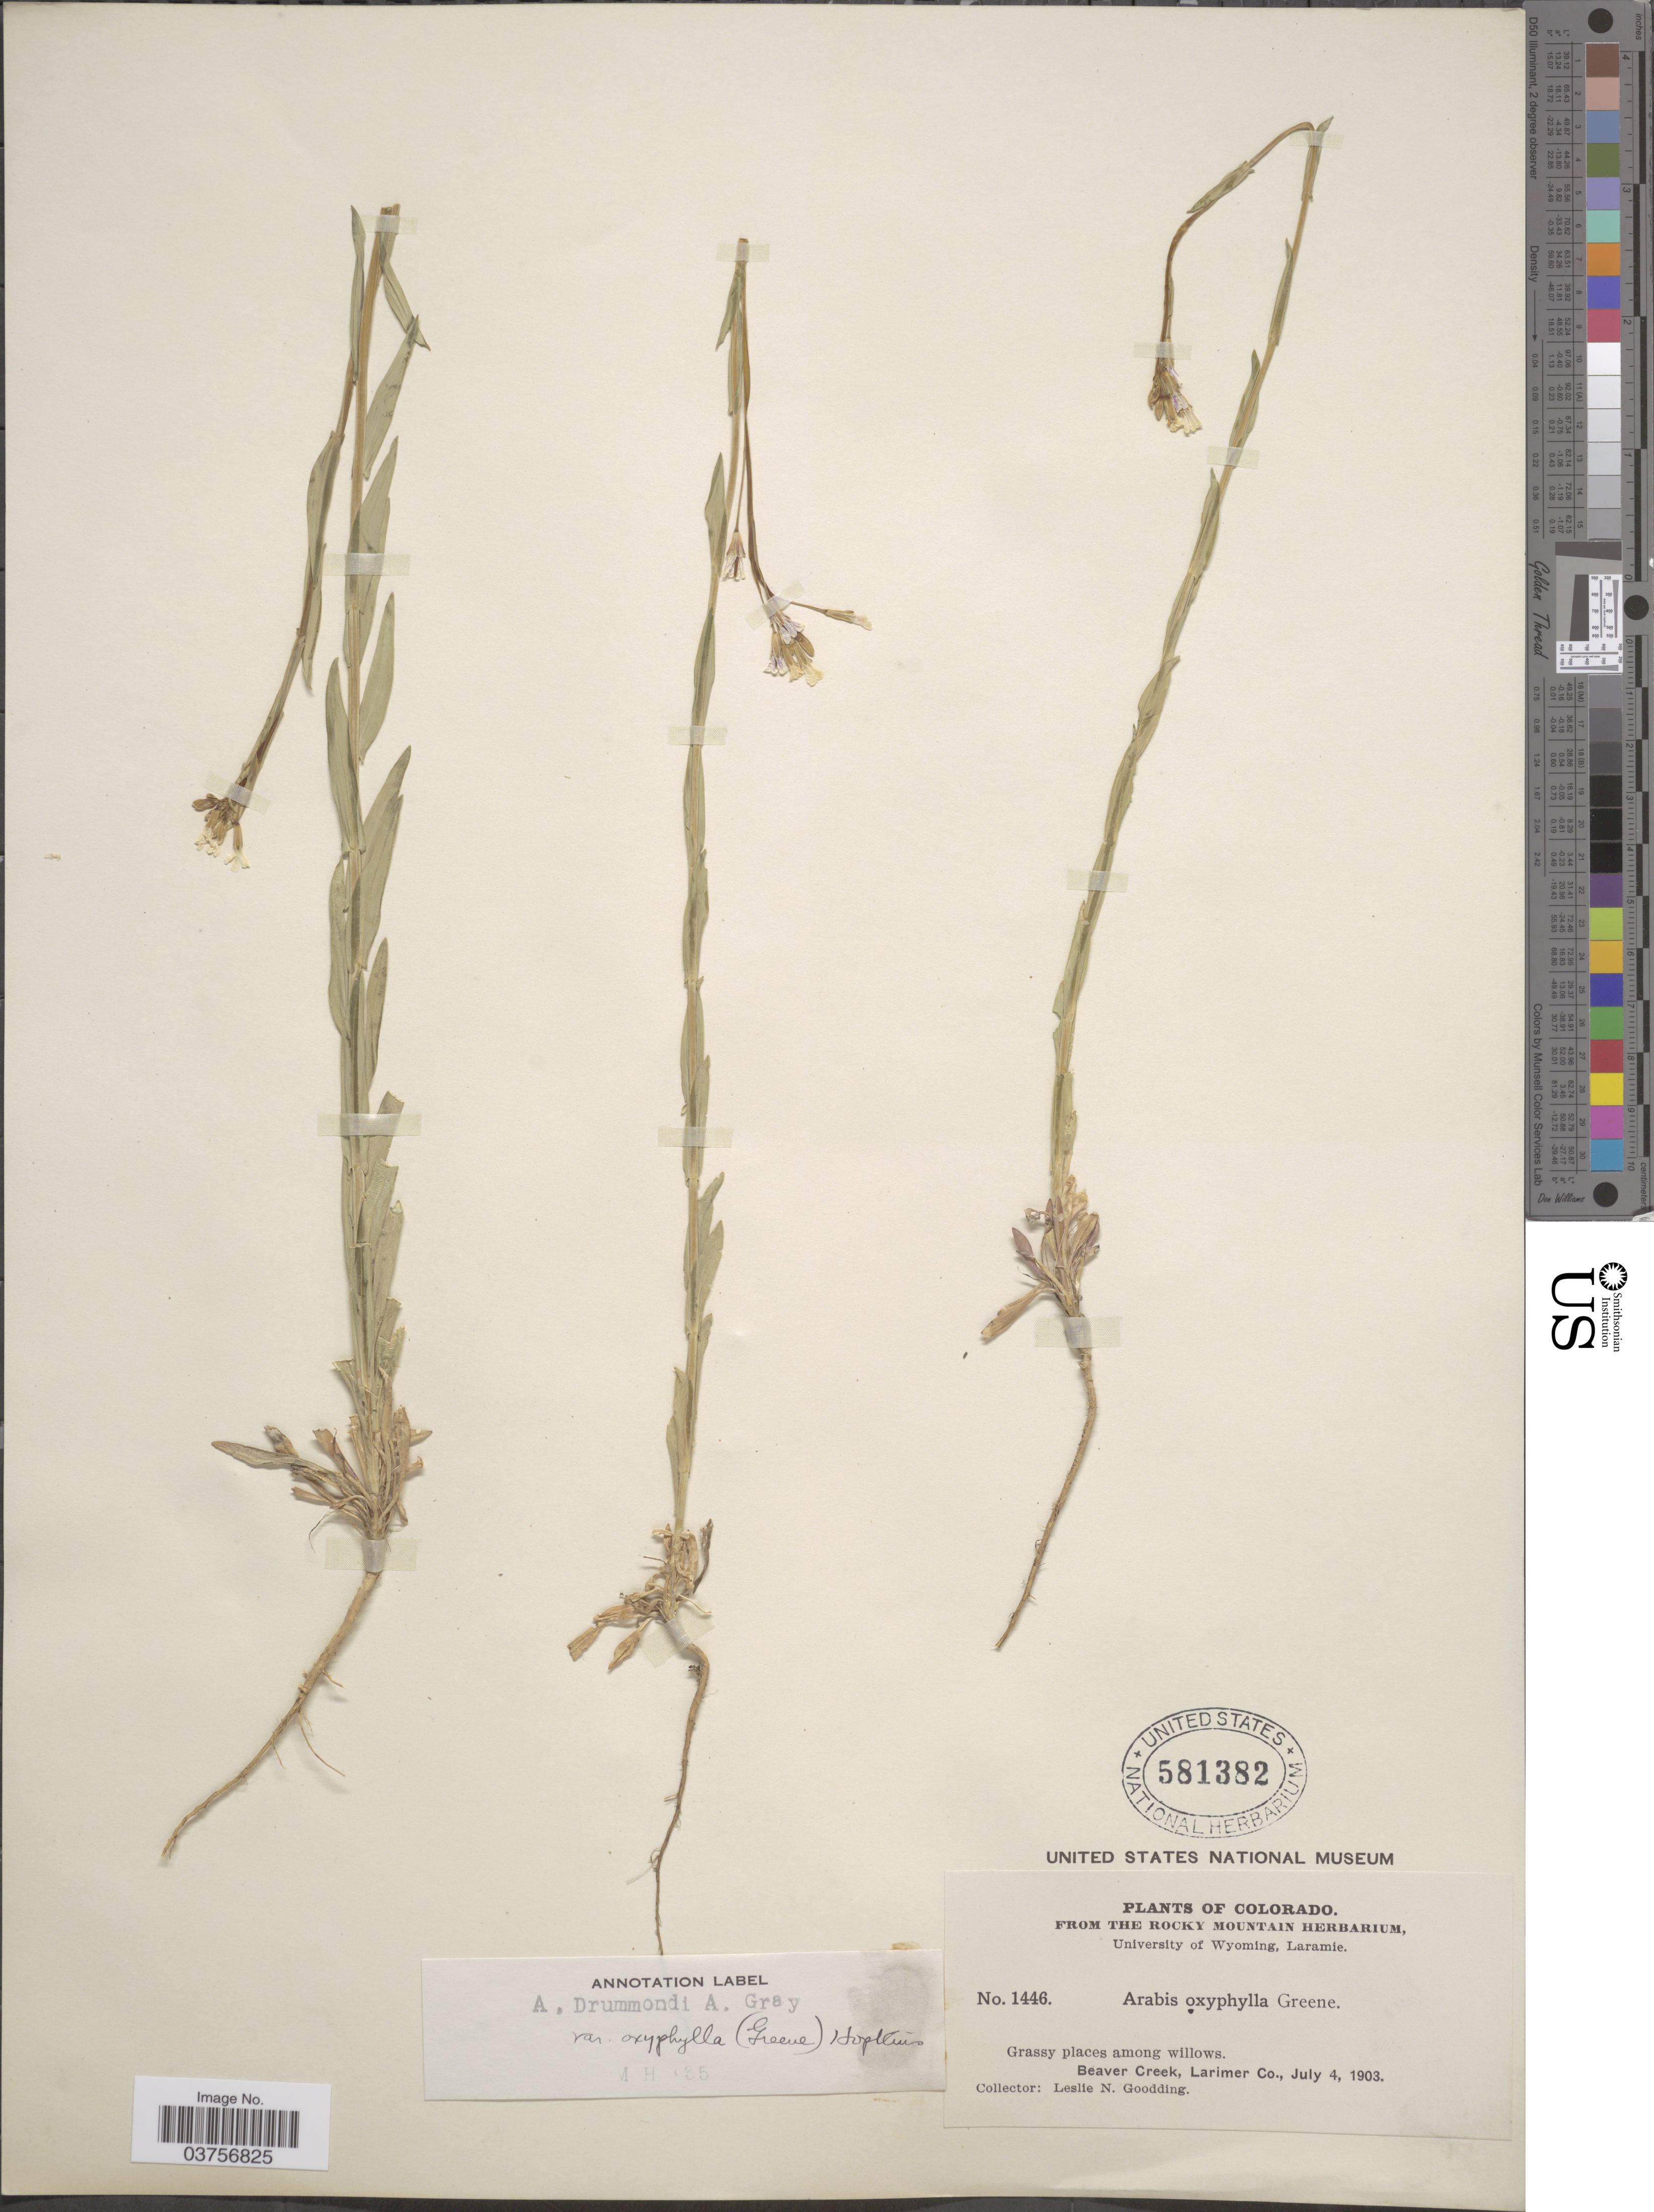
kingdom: Plantae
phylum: Tracheophyta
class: Magnoliopsida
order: Brassicales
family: Brassicaceae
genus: Arabis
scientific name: Arabis drummondii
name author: A. Gray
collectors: L. N. Goodding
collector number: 1446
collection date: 1903-07-04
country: United States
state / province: Colorado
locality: Grassy places among willows. Beaver Creek, Larimer Co.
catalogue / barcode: US 581382